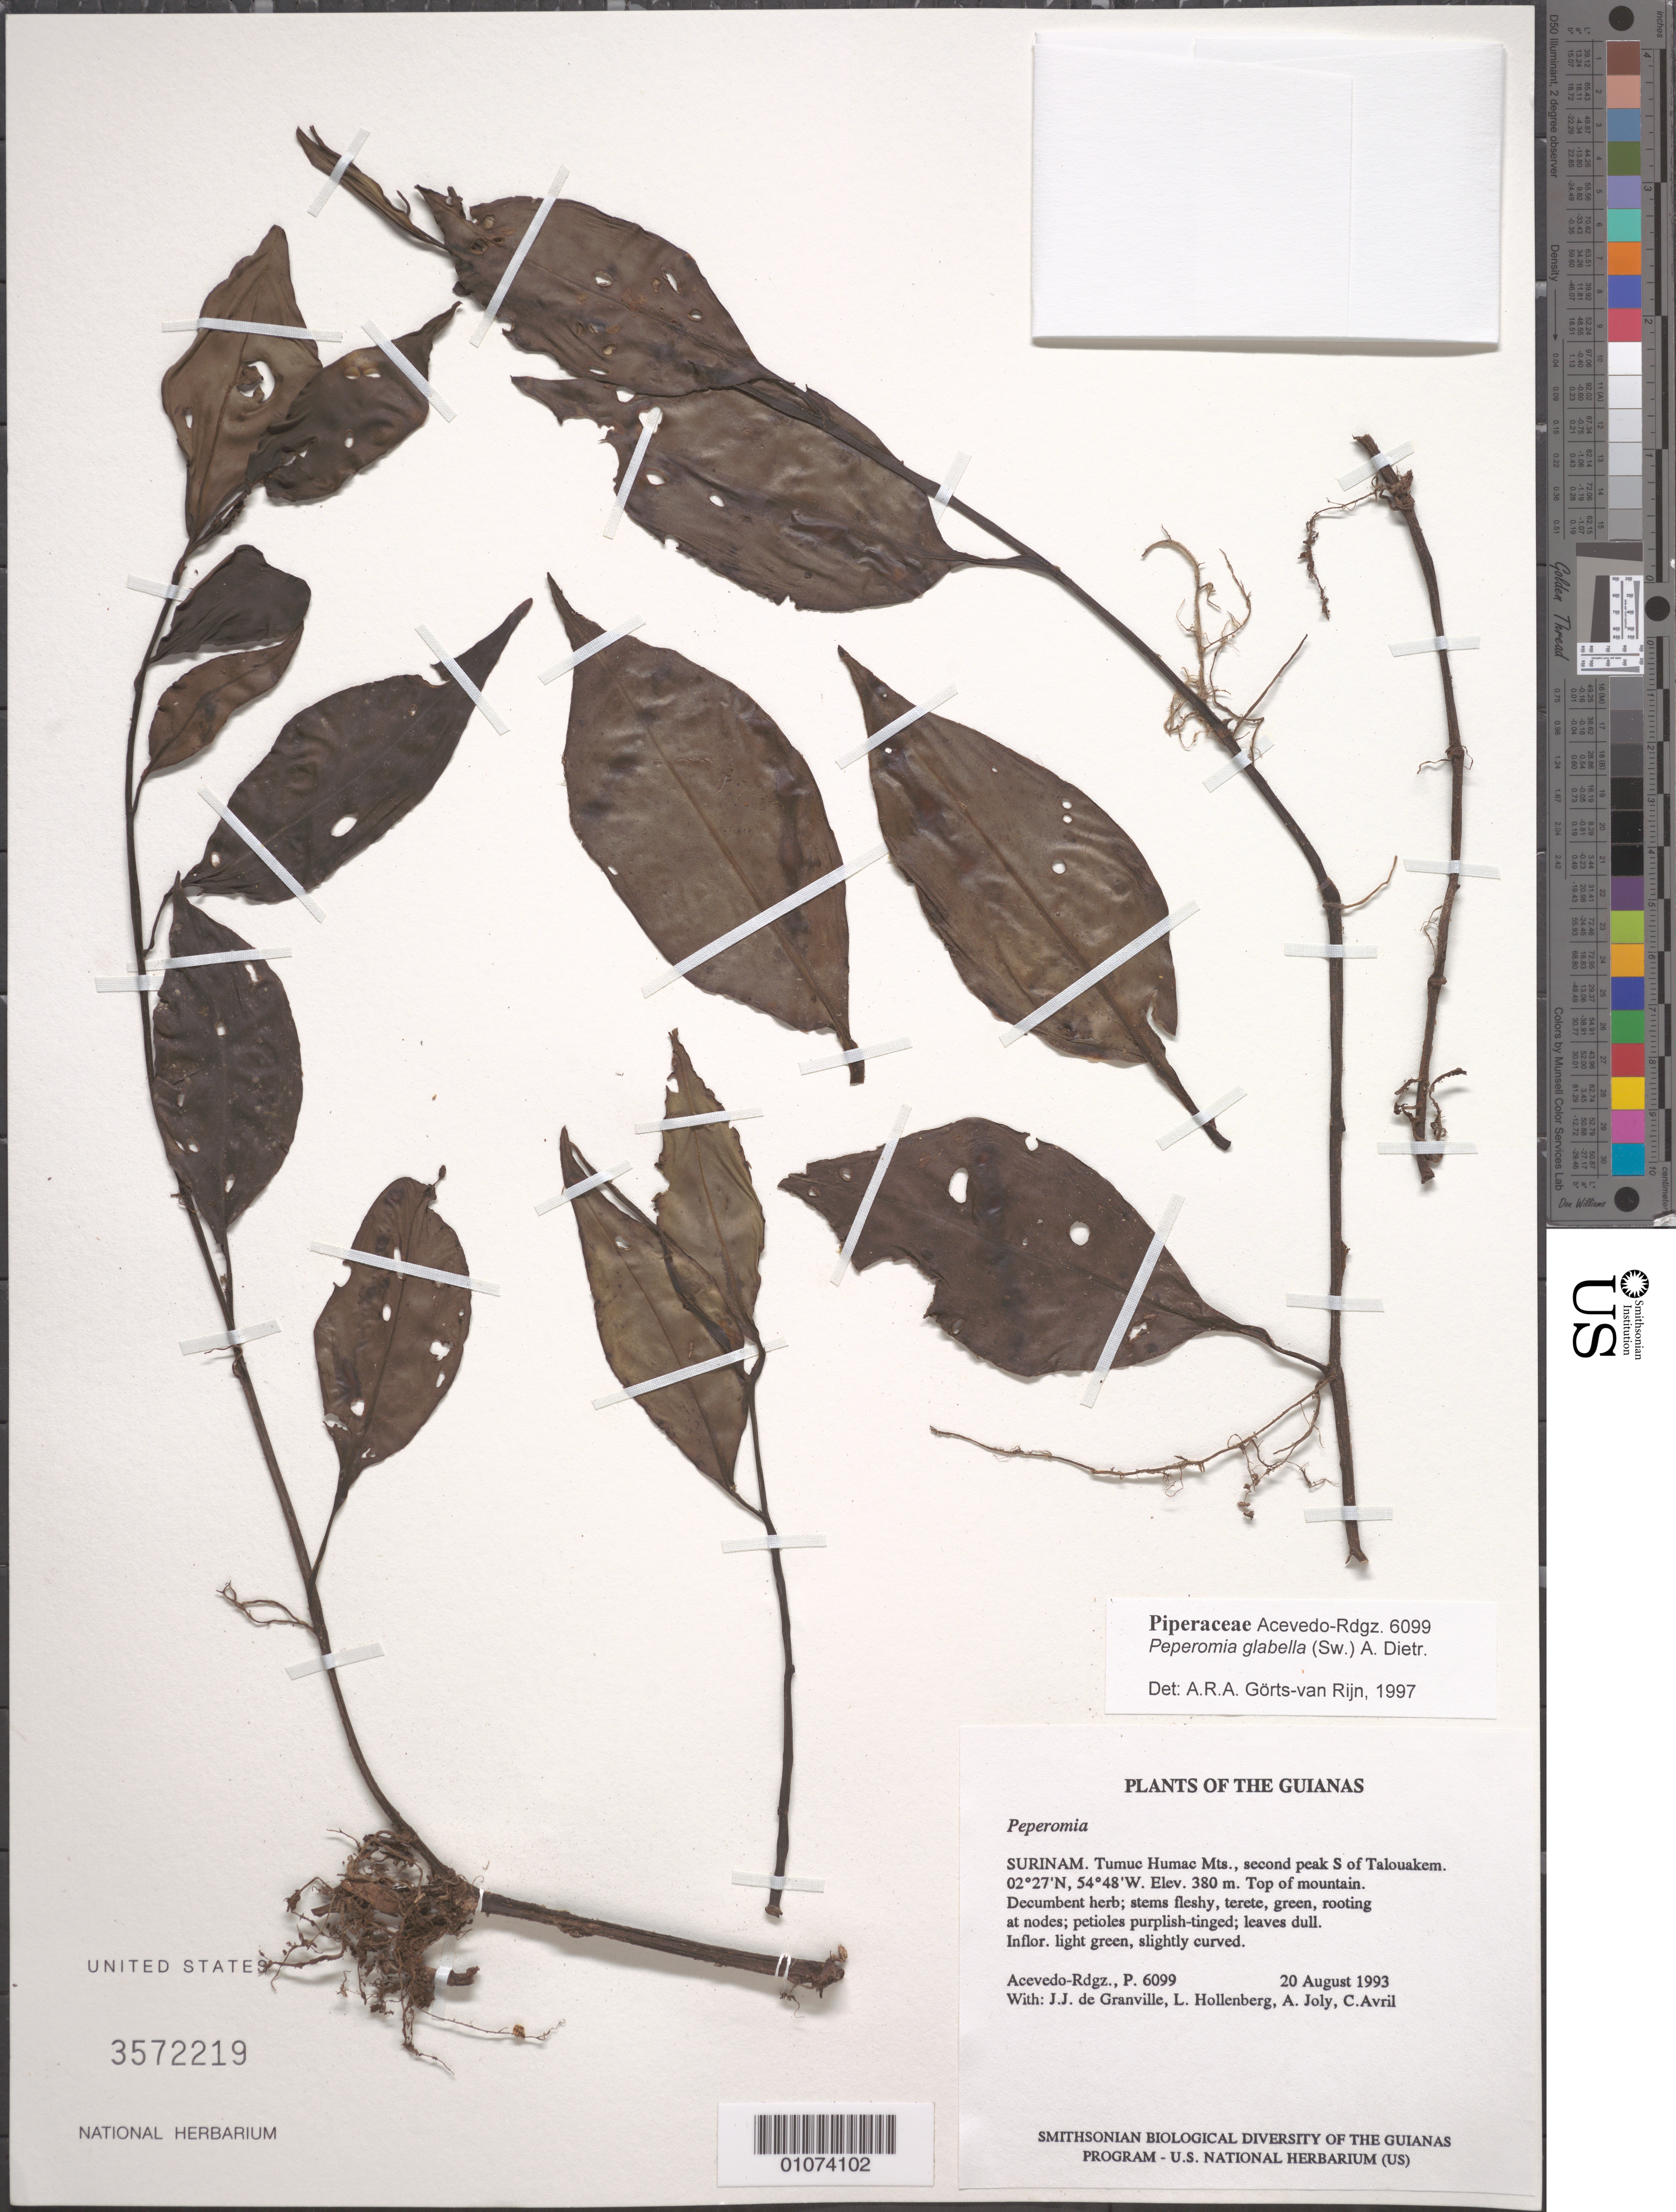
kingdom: Plantae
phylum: Tracheophyta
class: Magnoliopsida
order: Piperales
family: Piperaceae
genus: Peperomia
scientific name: Peperomia glabella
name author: (Sw.) A. Dietr.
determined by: Görts-van Rijn, A. R. A.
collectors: P. Acevedo-Rodr., J.-J. de Granville, A. Joly & A. Boyer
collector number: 6099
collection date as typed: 20 Aug 1993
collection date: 1993-08-20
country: Suriname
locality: Tumuc Humac Mts., second peak S of Talouakem.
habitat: Top of mountain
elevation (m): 380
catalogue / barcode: US 3572219